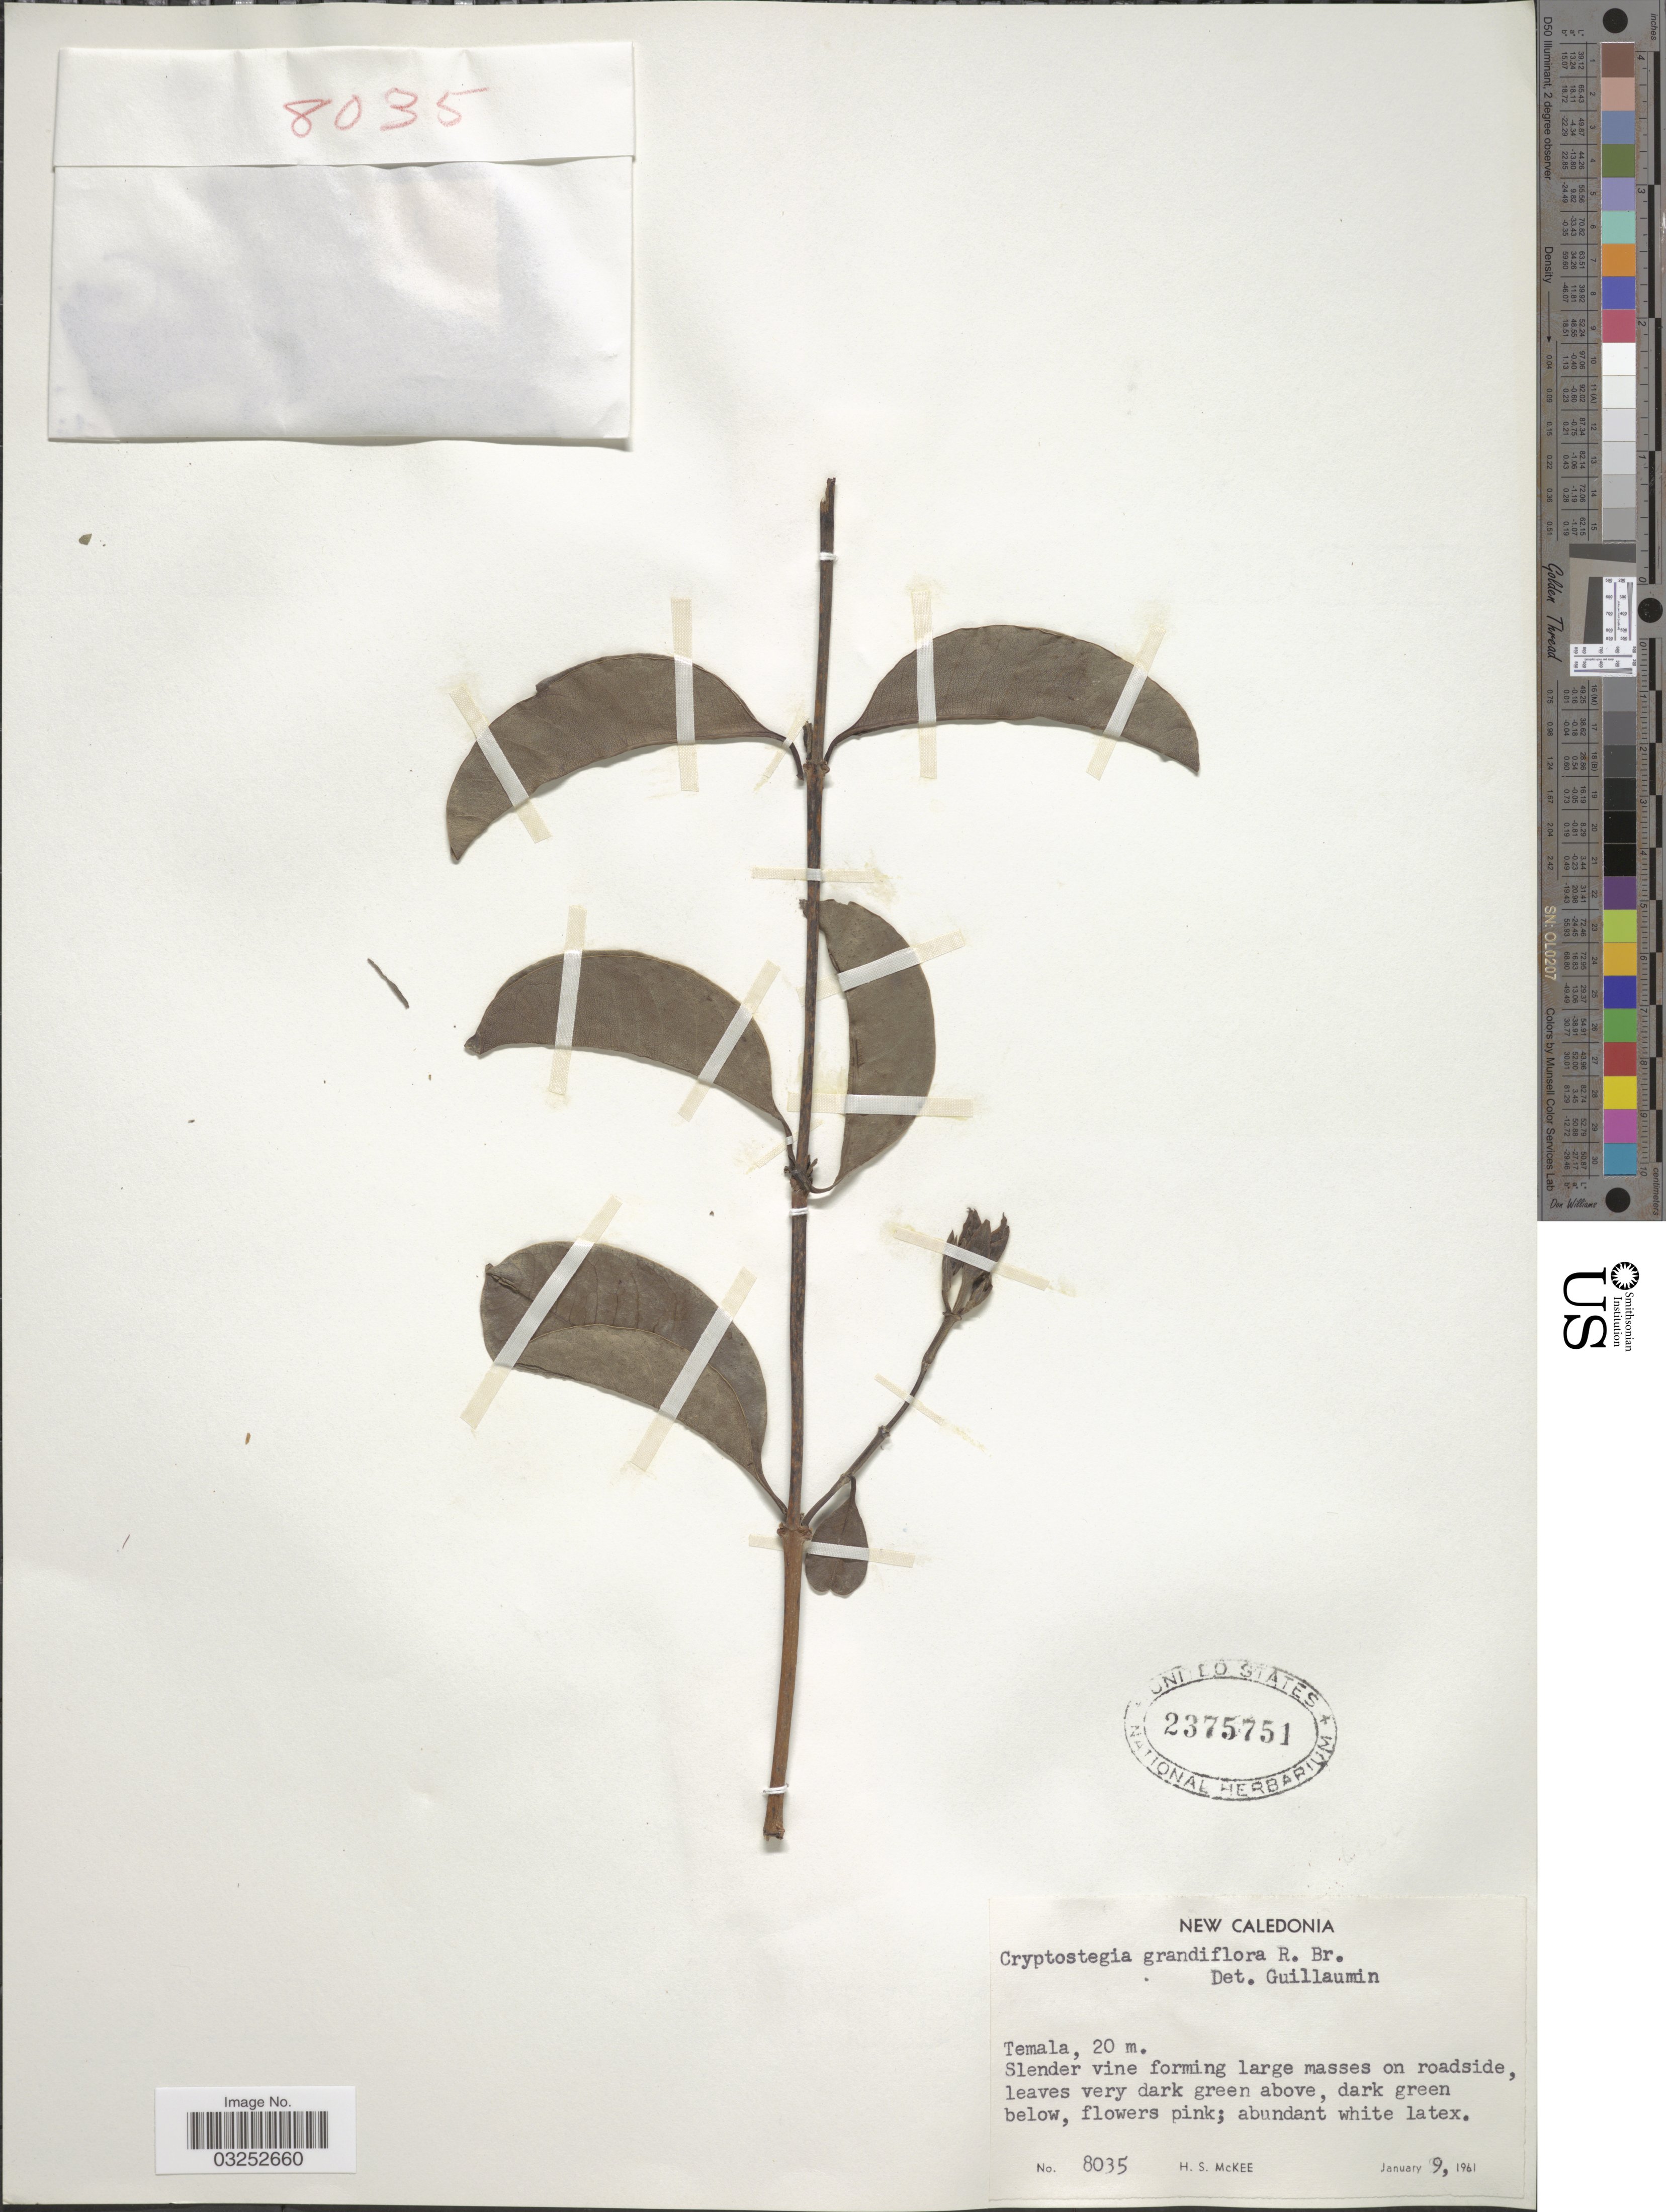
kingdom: Plantae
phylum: Tracheophyta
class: Magnoliopsida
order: Gentianales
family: Apocynaceae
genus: Cryptostegia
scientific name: Cryptostegia grandiflora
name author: Roxb. ex R. Br.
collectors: H. S. McKee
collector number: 8035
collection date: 1961-01-09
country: New Caledonia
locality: Temala.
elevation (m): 20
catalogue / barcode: US 2375751